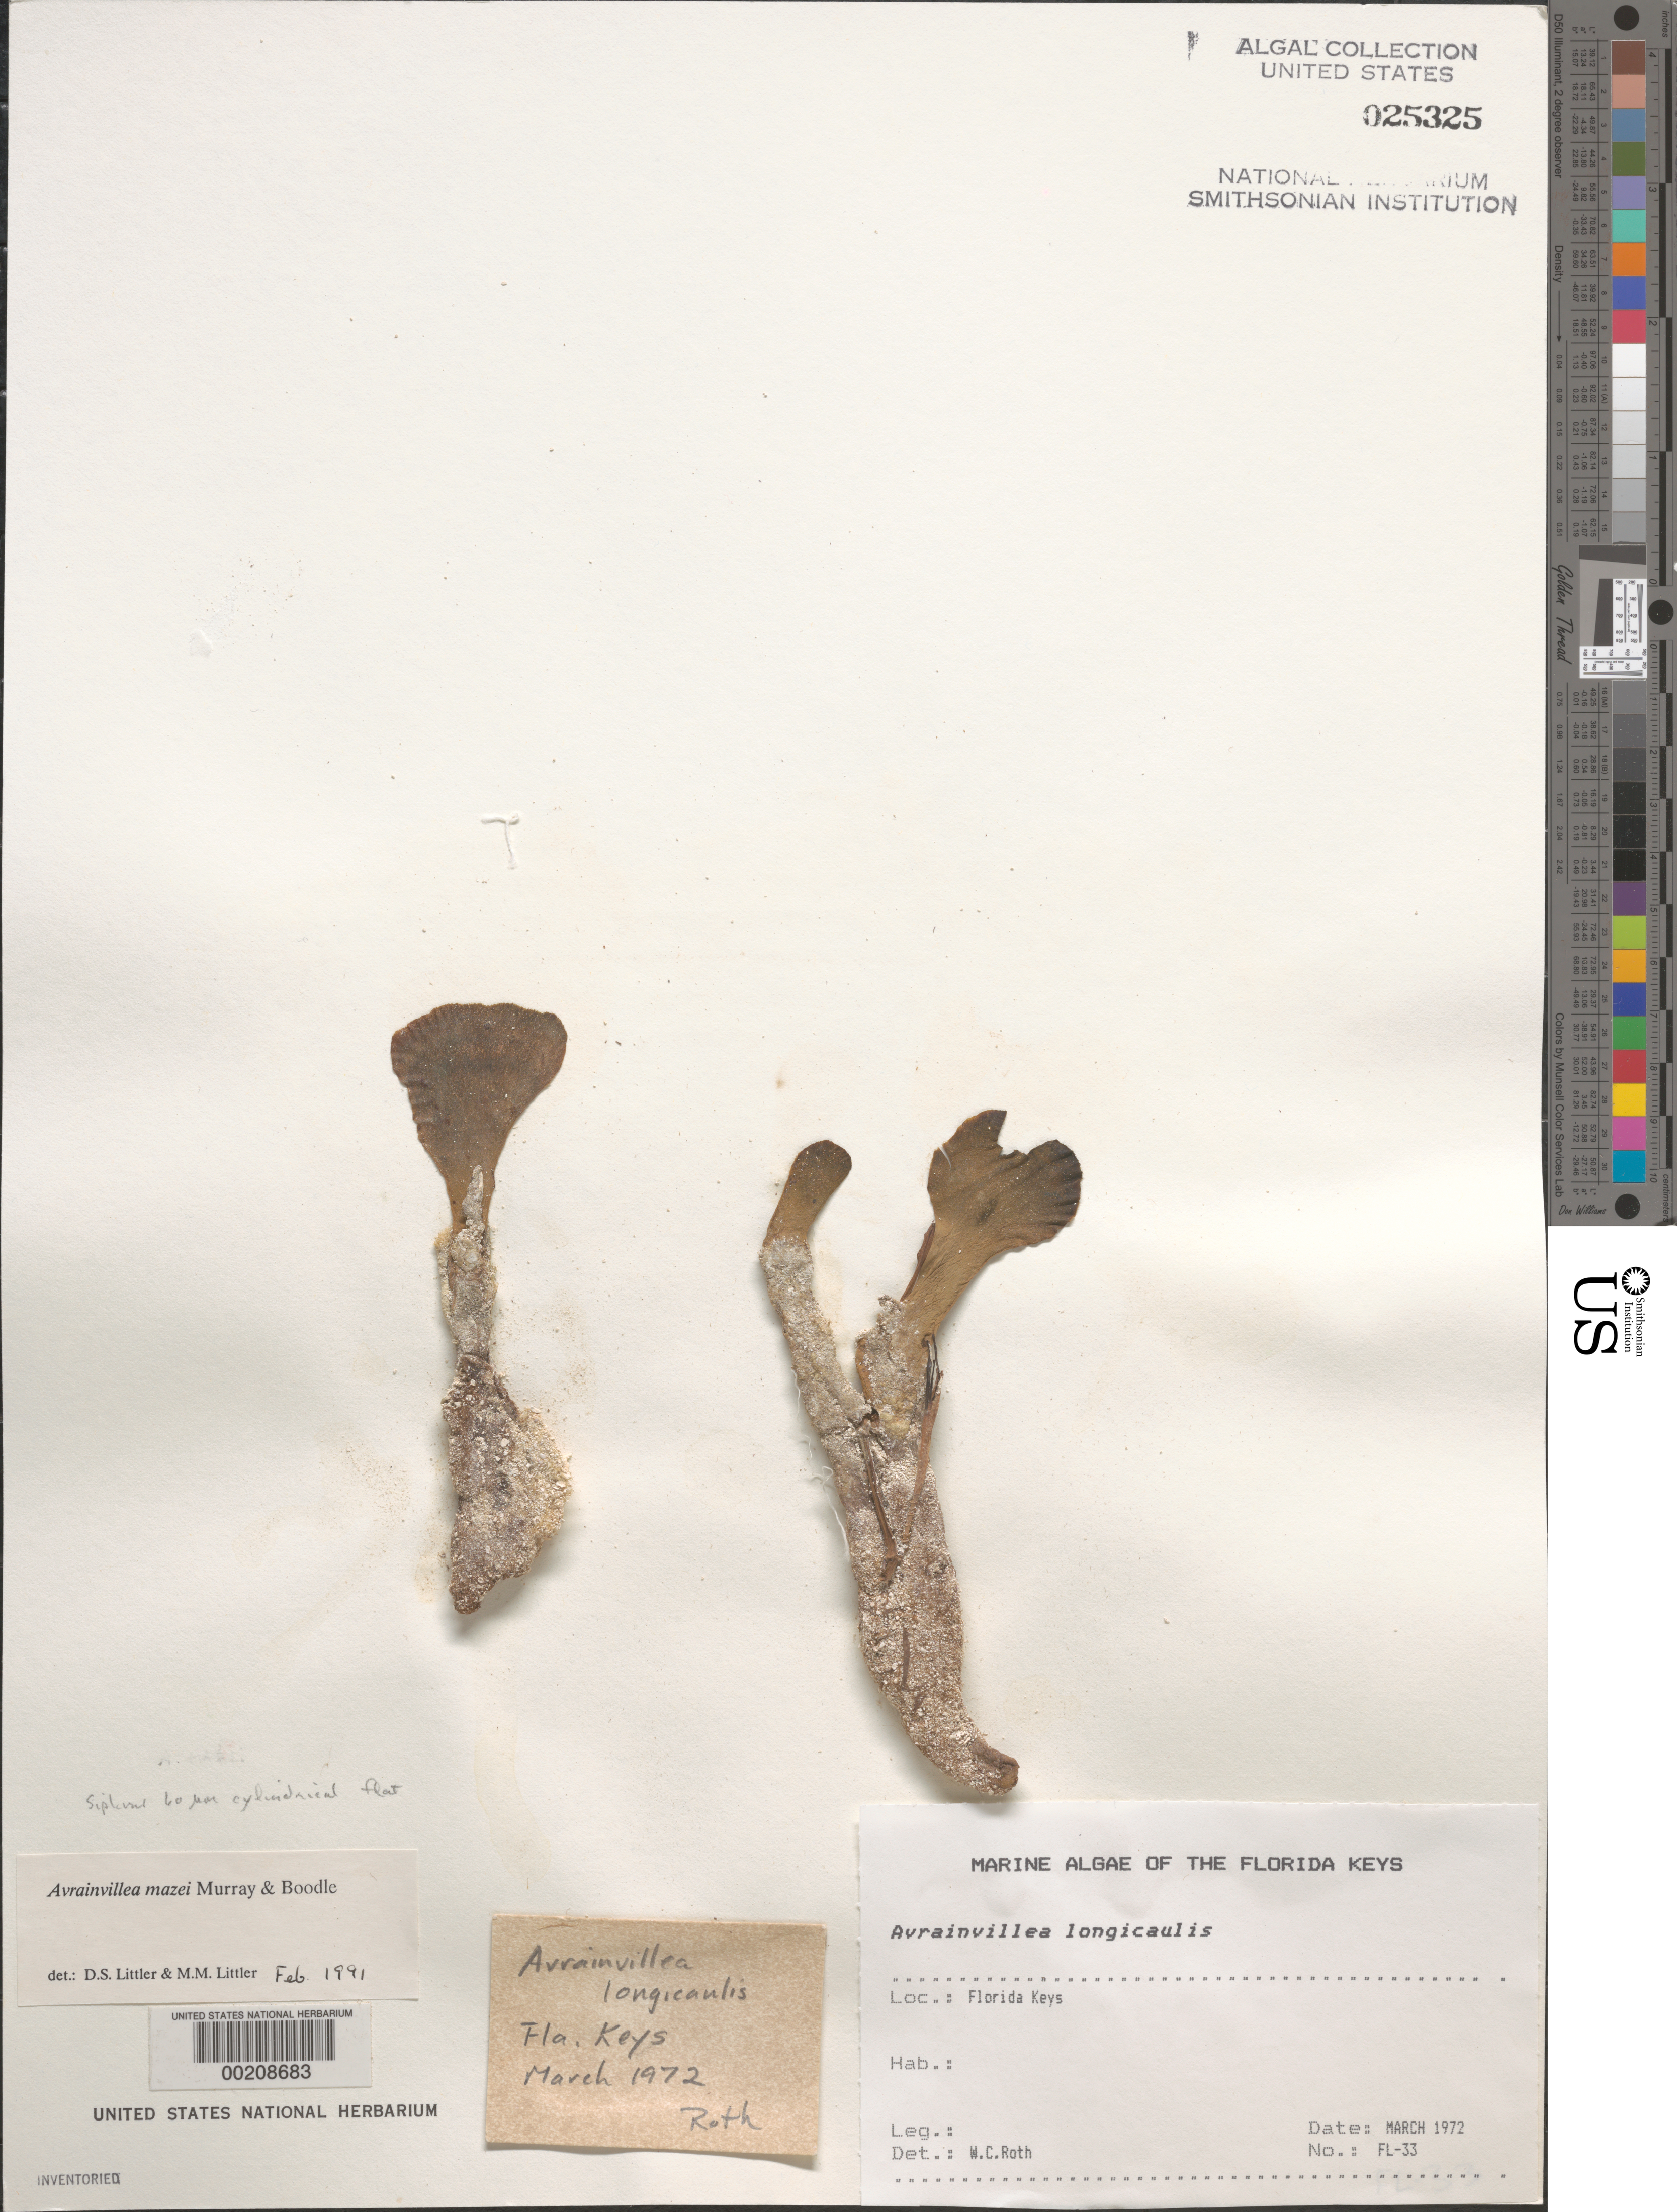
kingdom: Plantae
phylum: Chlorophyta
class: Ulvophyceae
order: Bryopsidales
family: Dichotomosiphonaceae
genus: Avrainvillea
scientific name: Avrainvillea mazei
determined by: Littler, D. S.; Littler, M. M.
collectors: W. C. Roth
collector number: Fl-33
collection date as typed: Mar 1972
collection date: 1972-03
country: United States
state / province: Florida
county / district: Monroe County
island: Florida Keys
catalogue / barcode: US 25325